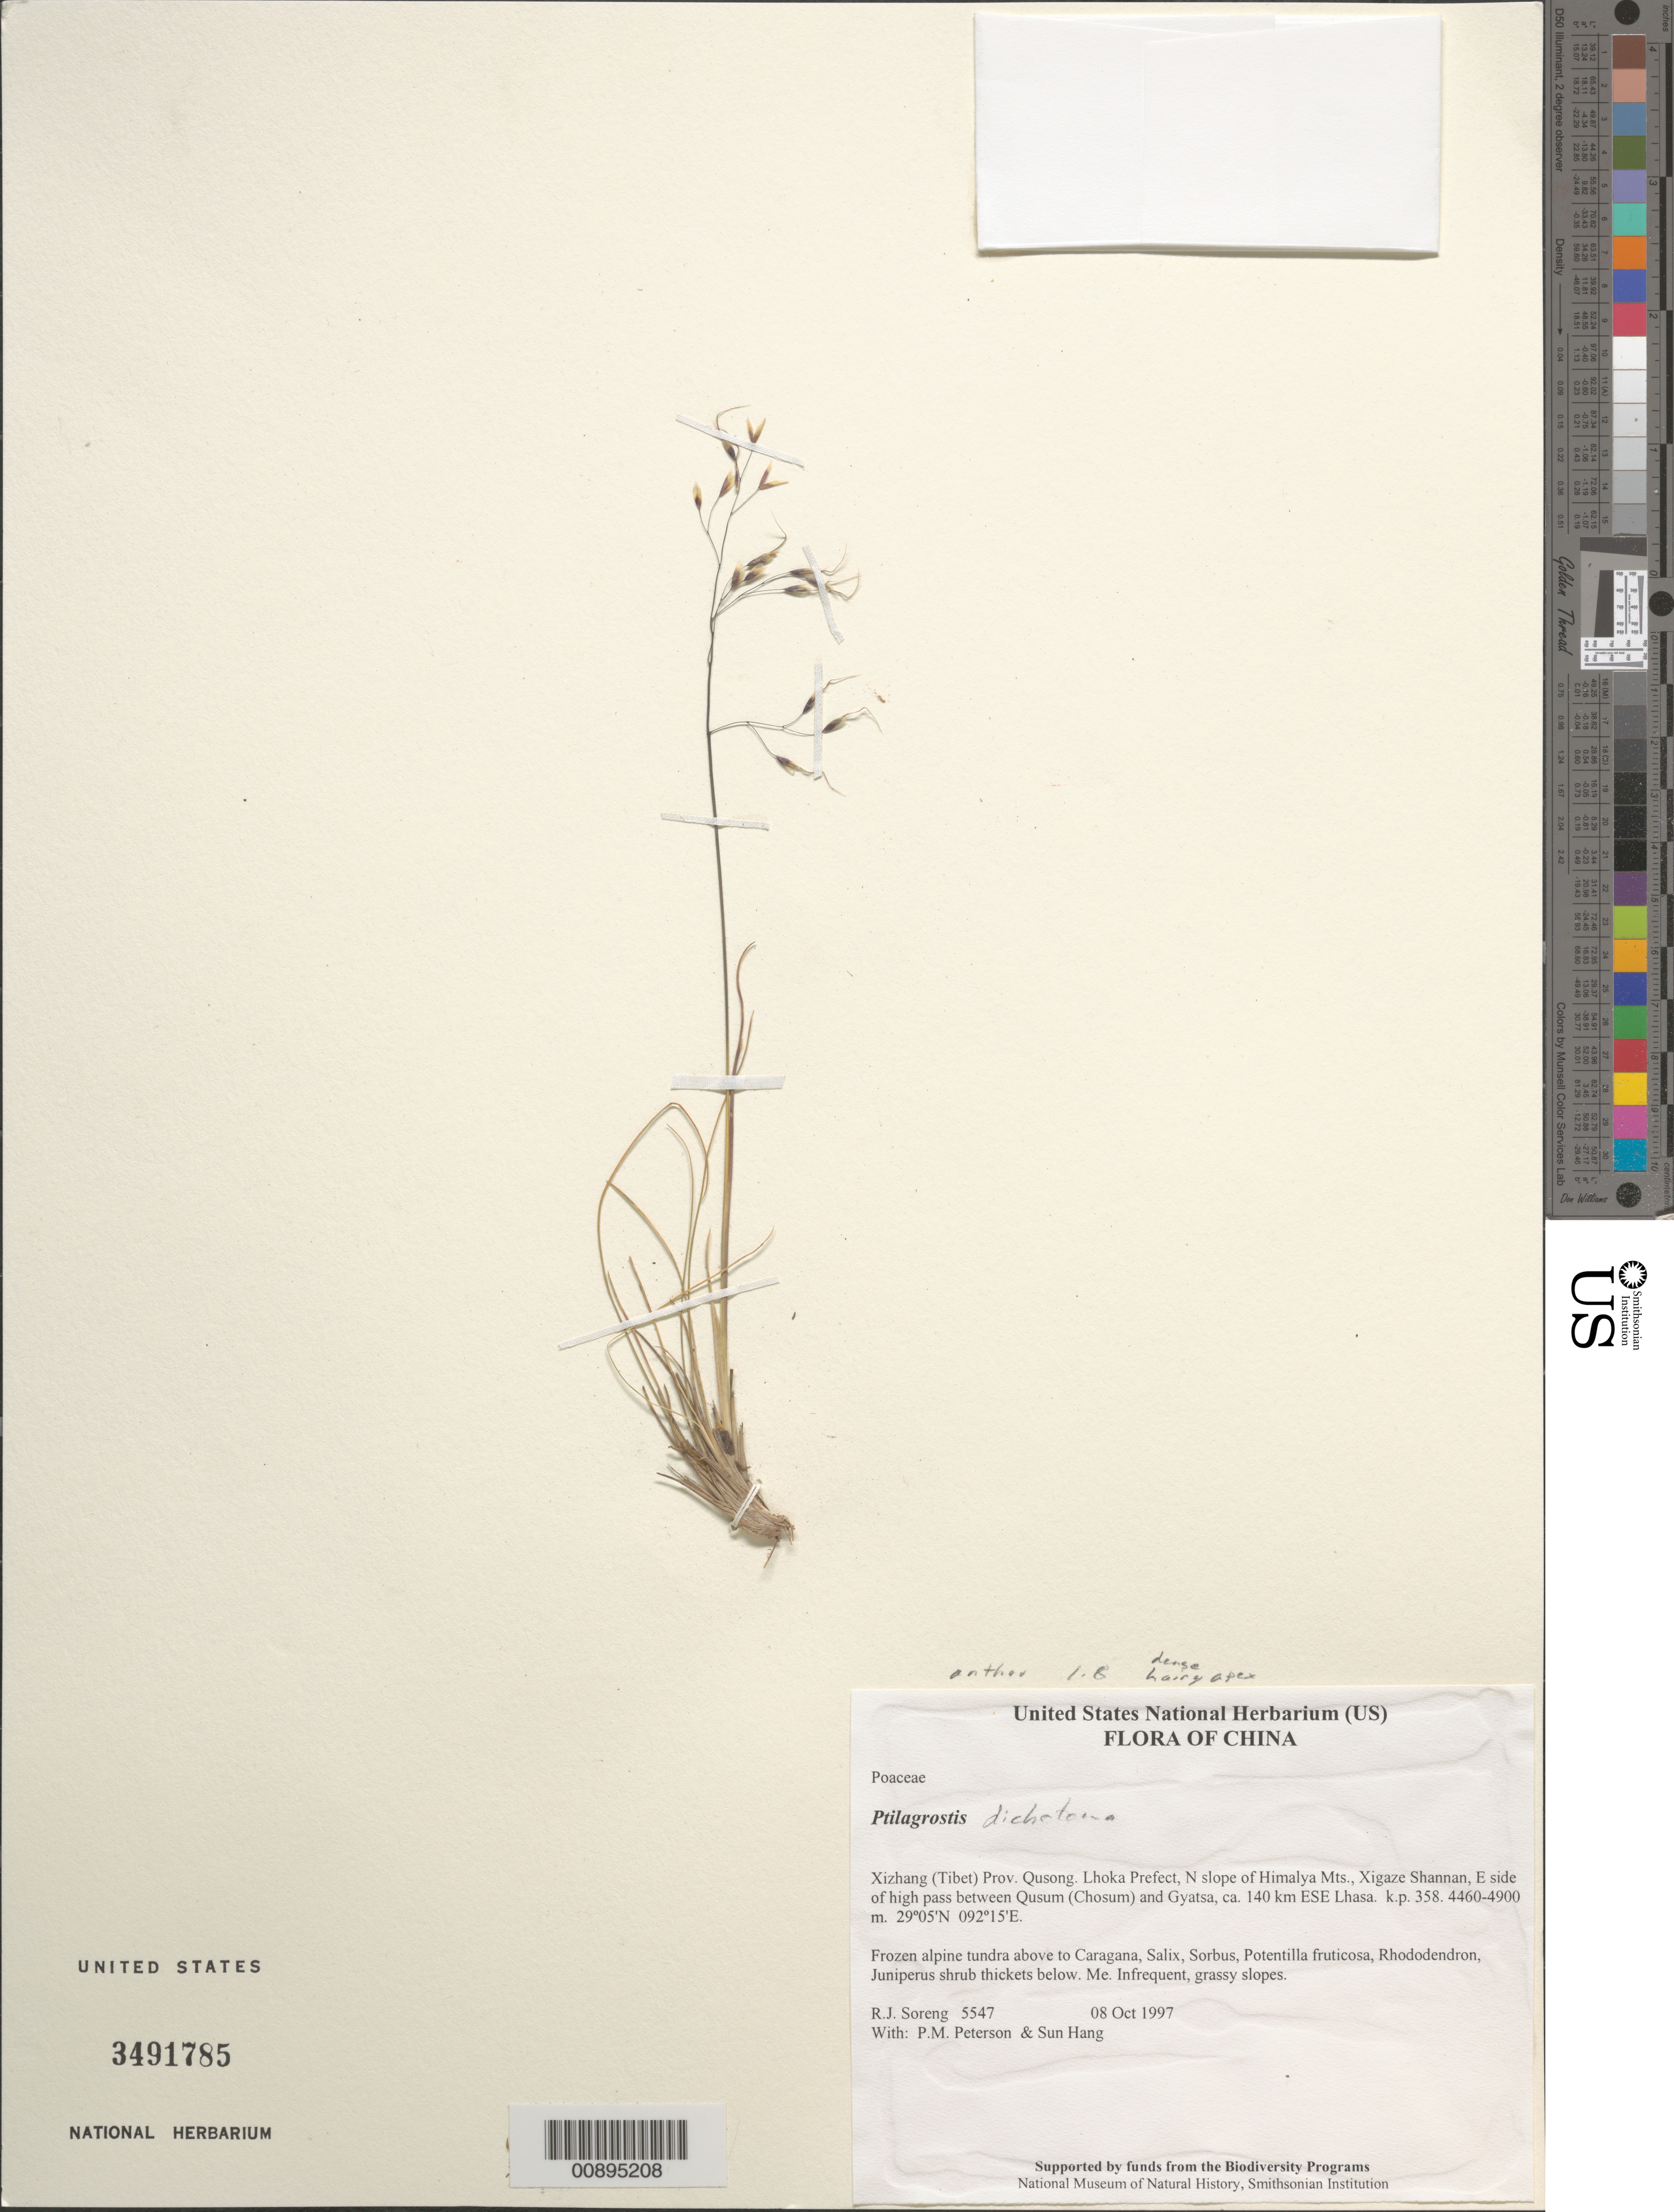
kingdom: Plantae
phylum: Tracheophyta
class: Liliopsida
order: Poales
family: Poaceae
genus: Ptilagrostis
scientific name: Ptilagrostis dichotoma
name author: Keng ex Tzvelev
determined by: Soreng, Robert J., Research Associate (BOT), Smithsonian Institution - National Museum of Natural History (UNITED STATES)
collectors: R. J. Soreng, P. M. Peterson & Sun Hang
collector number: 5547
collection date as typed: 08 Oct 1997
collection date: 1997-10-08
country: China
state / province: Xizang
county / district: Qusong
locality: Lhoka Prefect, N slope of Himalaya Mts., Xigaze Shannan, E side of high pass between Qusum (Chosum) and Gyatsa, ca. 140 km ESE Lhasa. k.p. 358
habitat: Frozen alpine tundra above to Caragana, Salix, Sorbus, Potentilla fruticosa, Rhododendron, Juniperus shrub thickets below. Me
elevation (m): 4460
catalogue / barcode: US 3491785